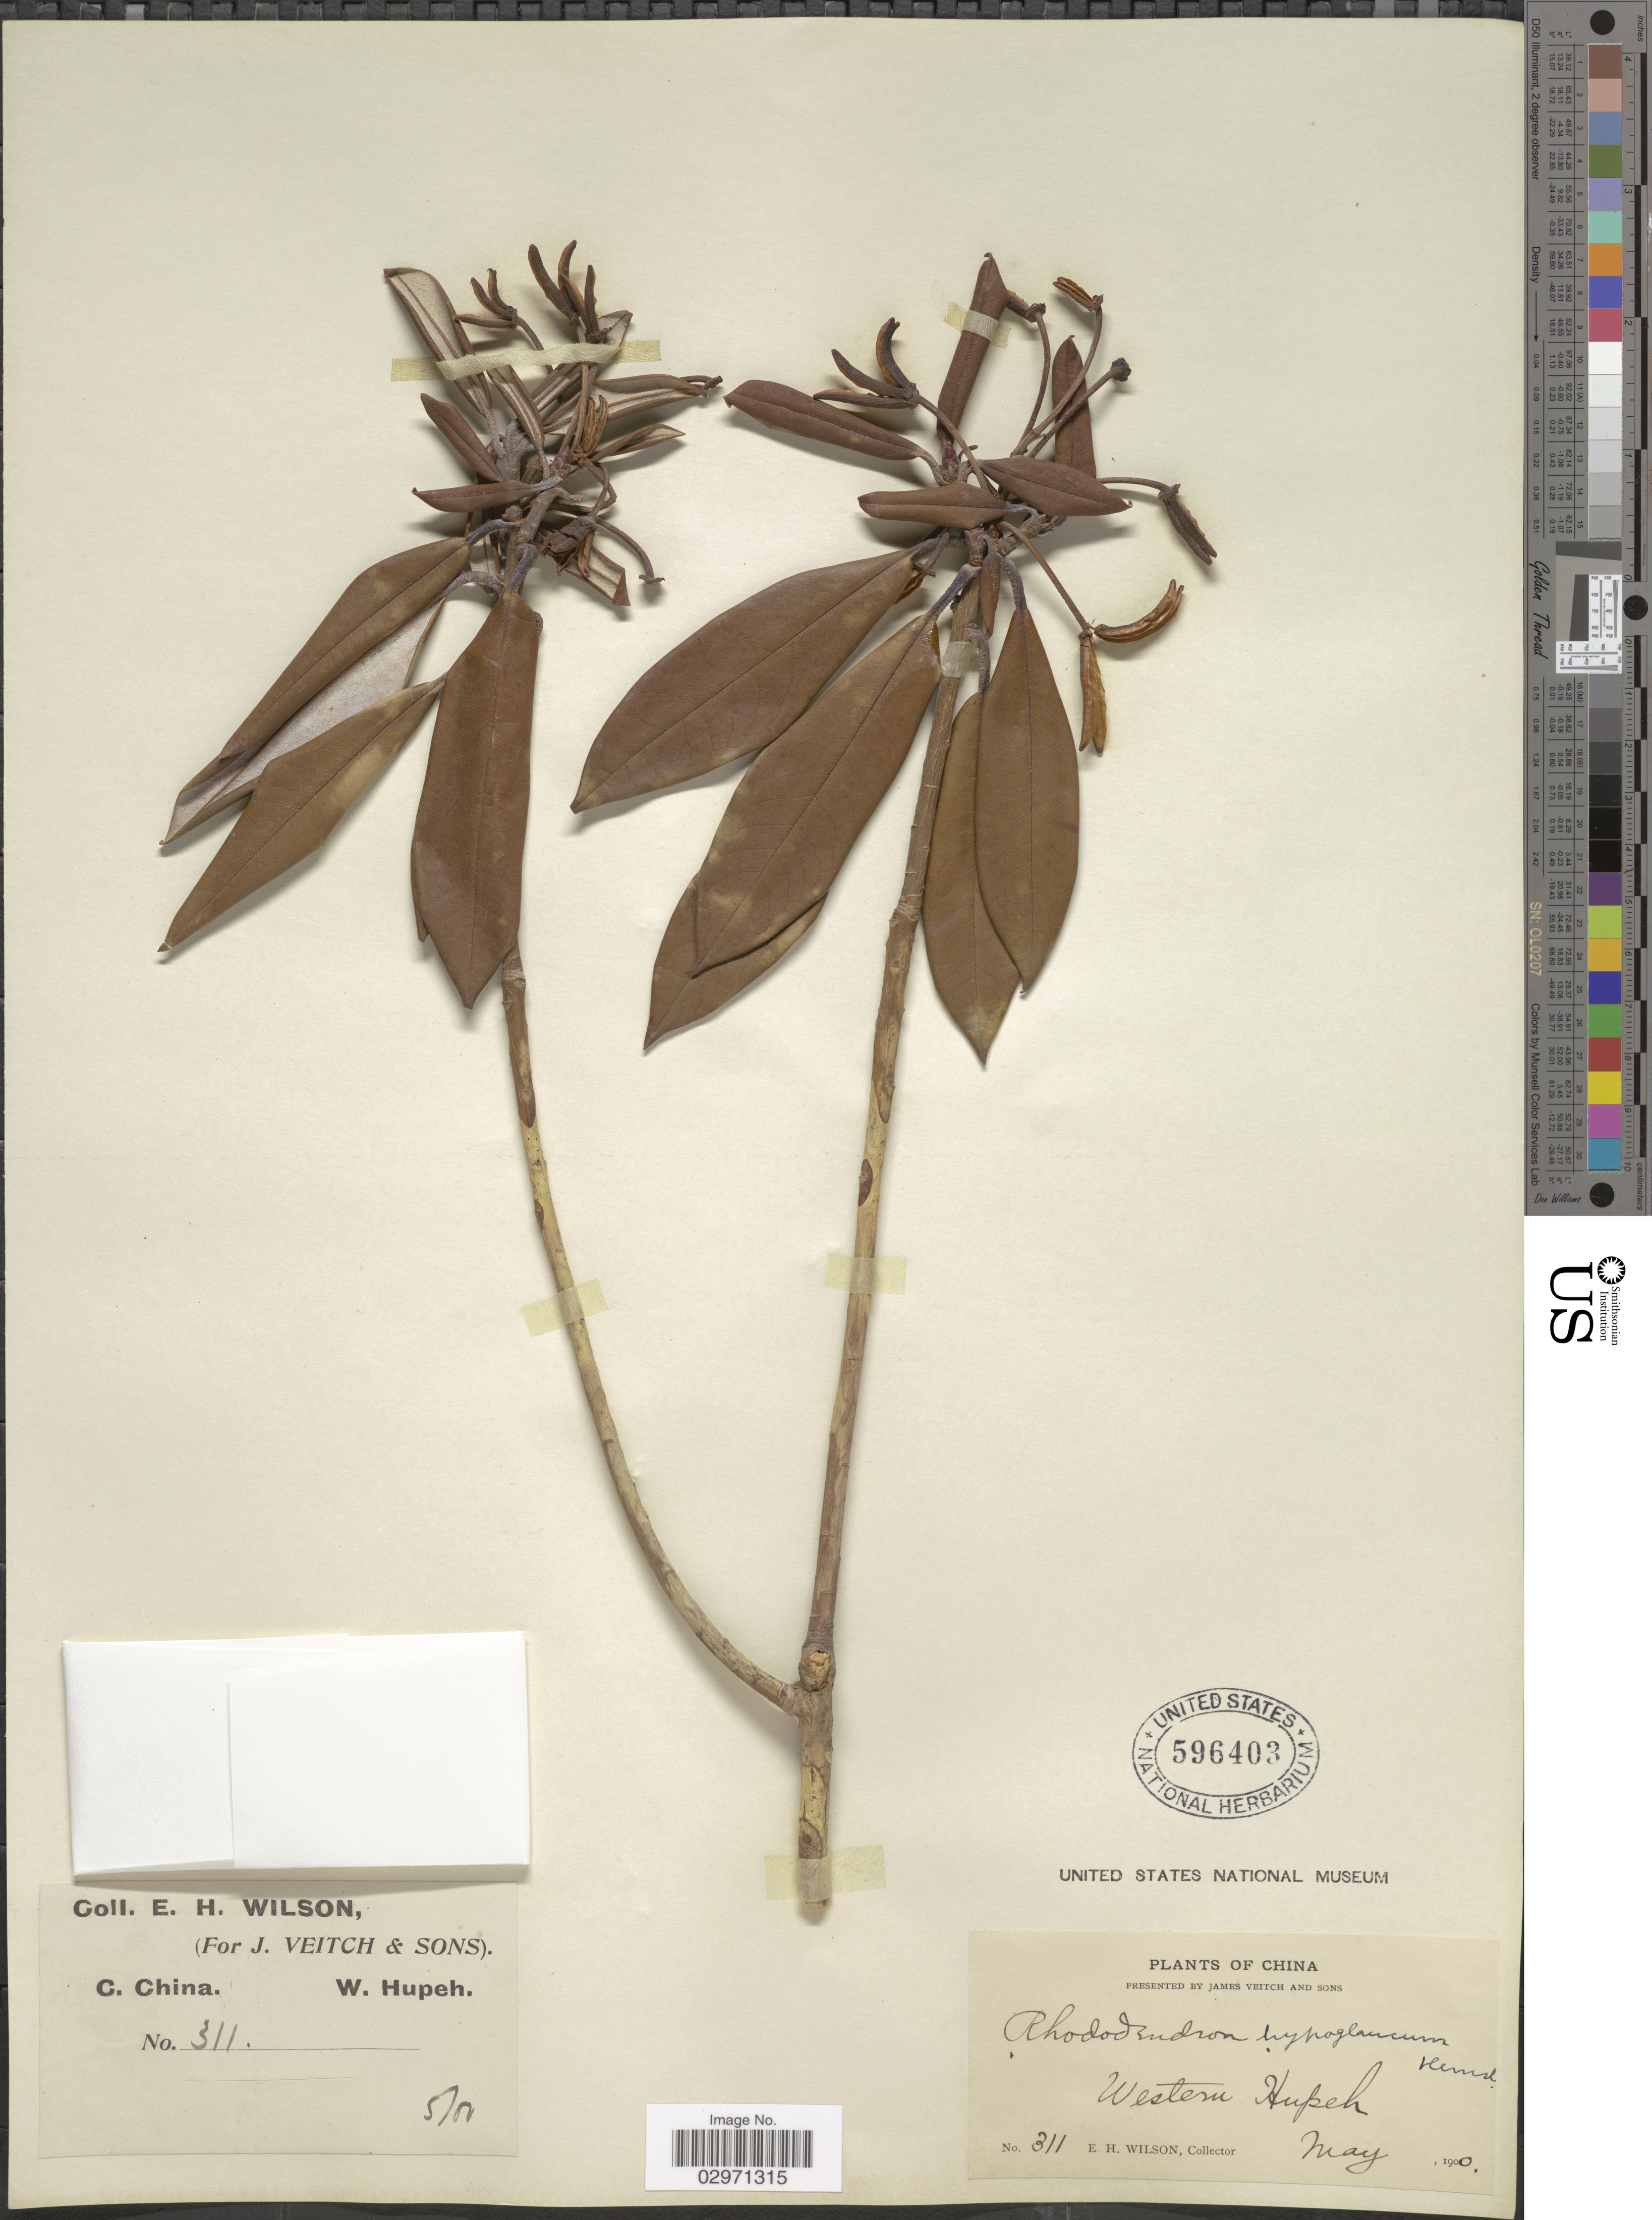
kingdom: Plantae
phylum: Tracheophyta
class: Magnoliopsida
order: Ericales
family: Ericaceae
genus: Rhododendron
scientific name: Rhododendron hypoglaucum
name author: Hemsl.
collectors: E. Wilson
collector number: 311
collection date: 1900-05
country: China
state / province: Hubei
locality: C. China. Western Hupeh.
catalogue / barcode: US 596403